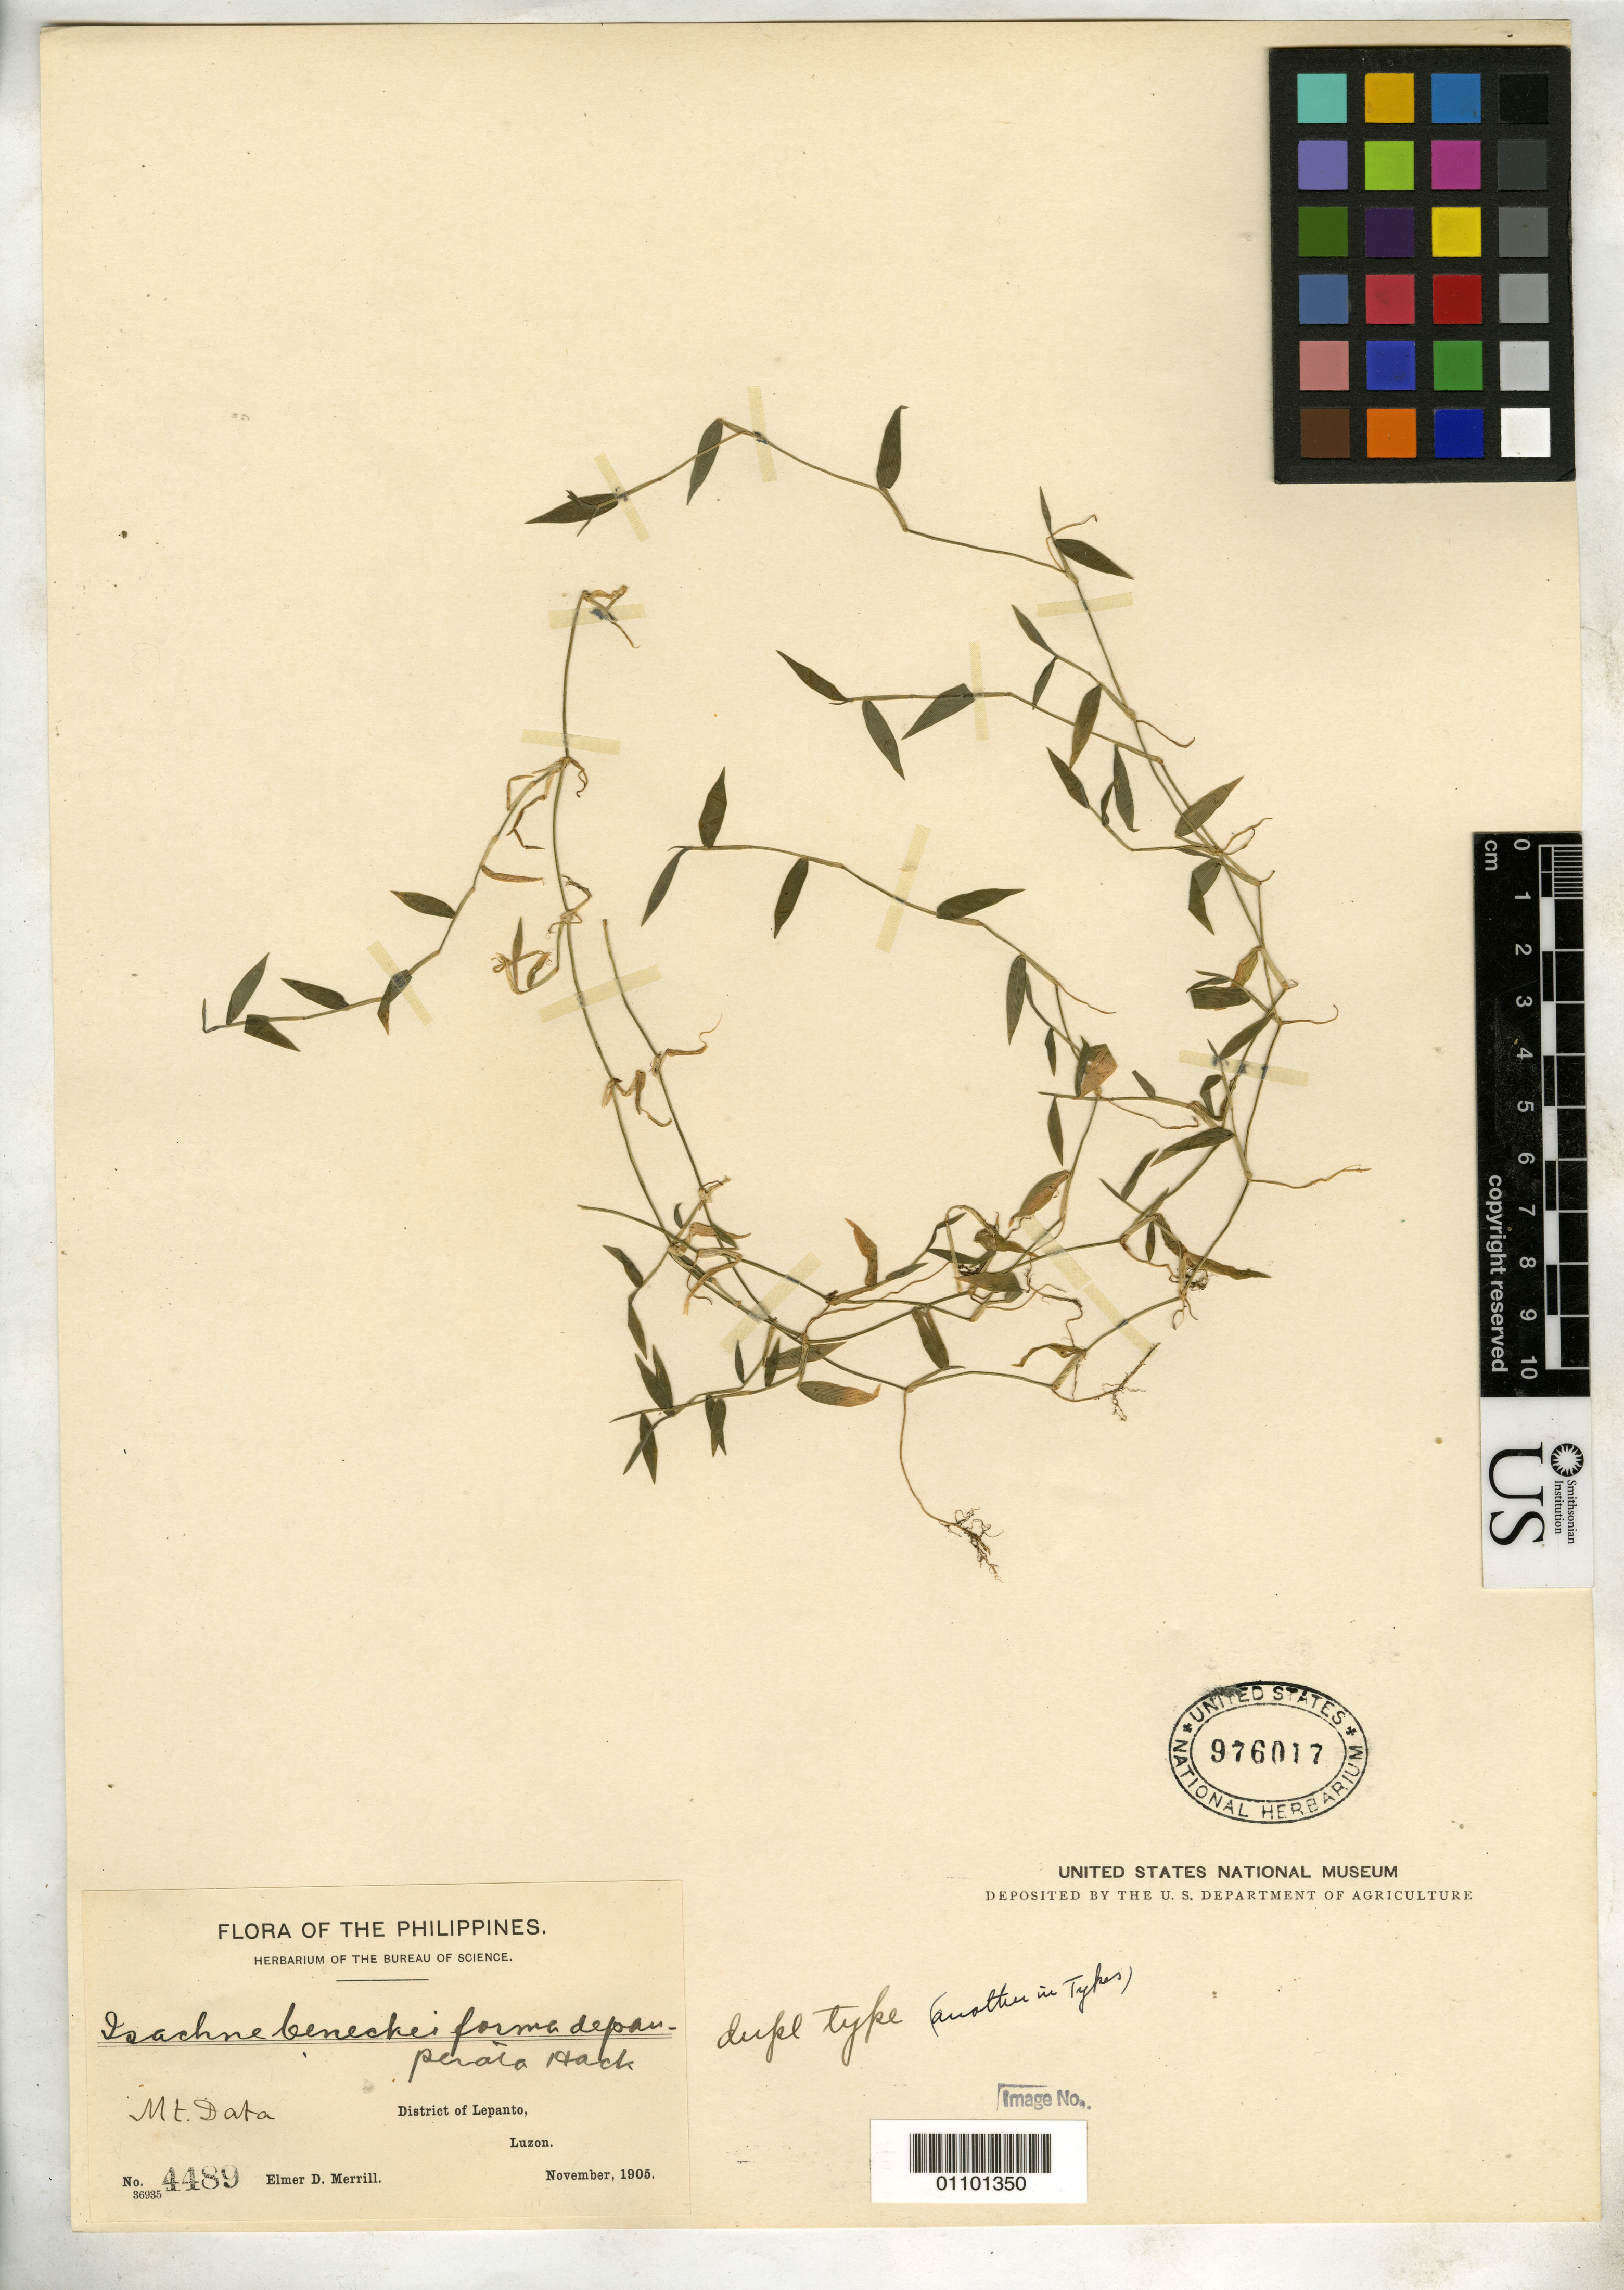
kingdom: Plantae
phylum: Tracheophyta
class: Liliopsida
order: Poales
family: Poaceae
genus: Isachne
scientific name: Isachne beneckei var. depauperata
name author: Hack. ex Merr.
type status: Isotype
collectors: E. D. Merrill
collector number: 4489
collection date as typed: Nov 1905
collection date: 1905-11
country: Philippines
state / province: Cordillera (Administrative Region)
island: Luzon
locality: Mt. Data, Cordilerra Central, north Luzon.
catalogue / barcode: US 976017